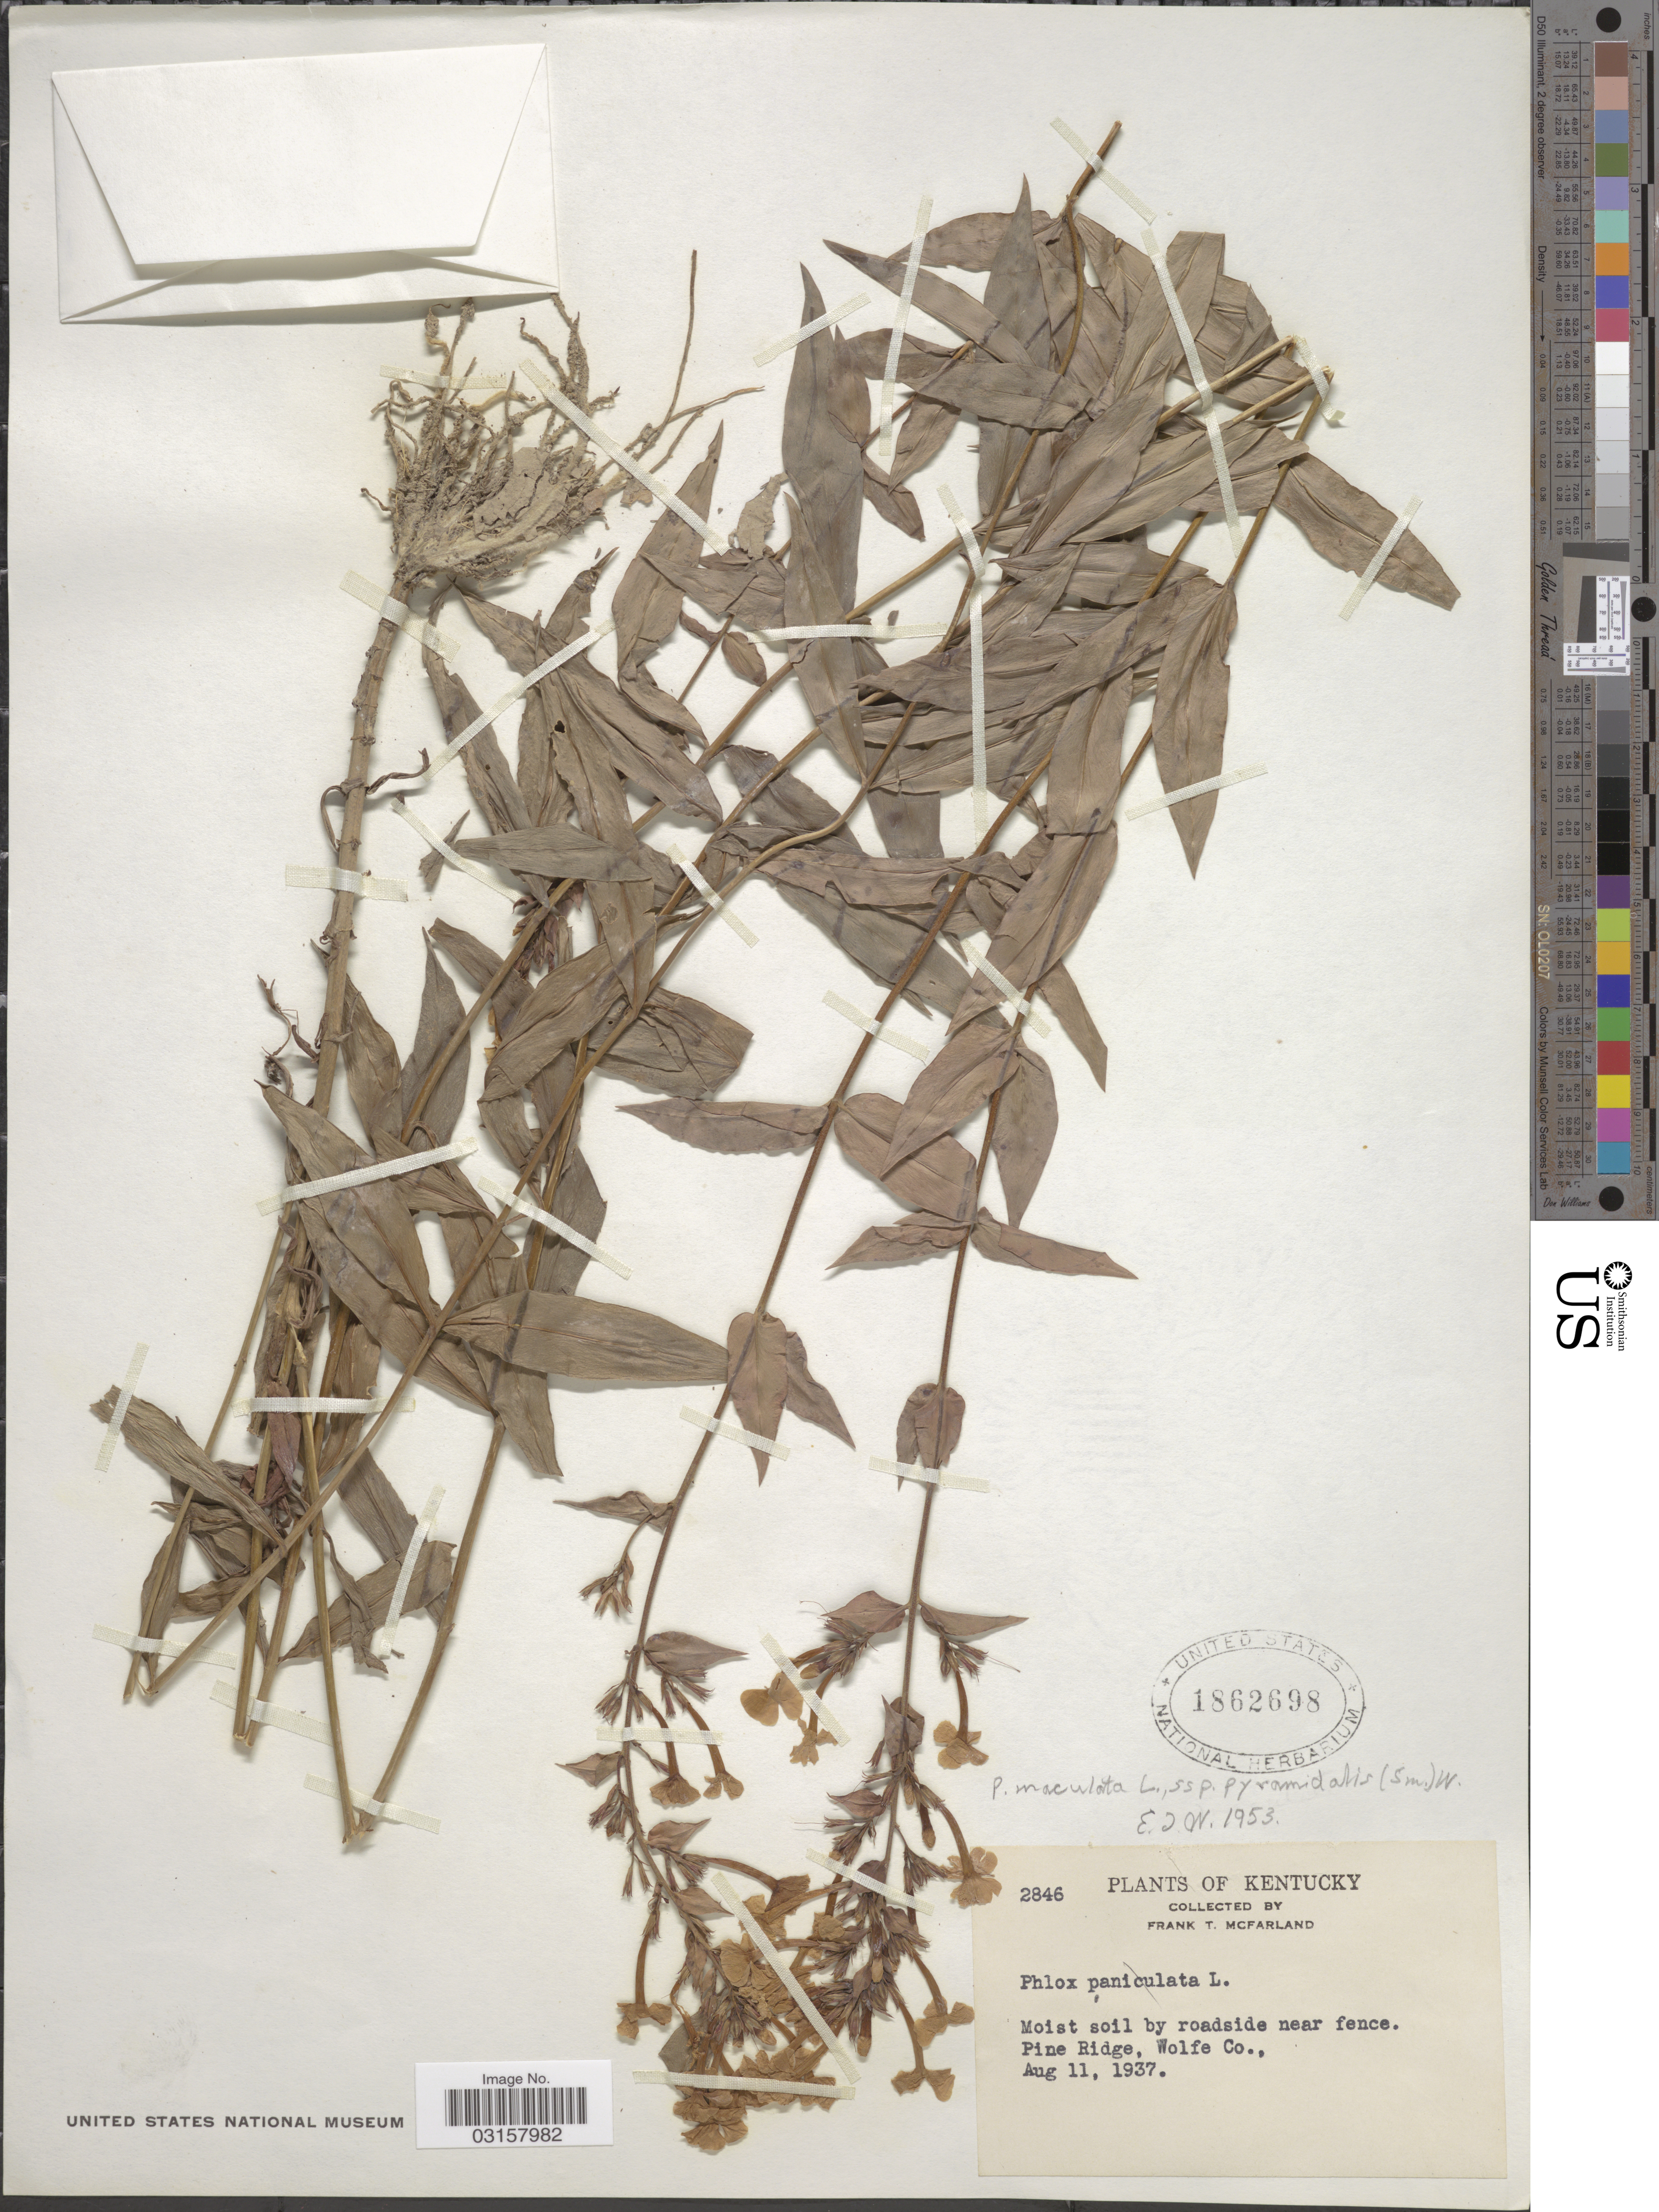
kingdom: Plantae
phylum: Tracheophyta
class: Magnoliopsida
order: Ericales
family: Polemoniaceae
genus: Phlox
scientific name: Phlox x pyramidalis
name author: (Sm.) Wherry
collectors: F. McFarland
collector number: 2846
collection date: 1937-08-11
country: United States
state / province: Kentucky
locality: Moist soil by roadside near fence. Pine Ridge, Wolfe Co.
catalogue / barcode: US 1862698